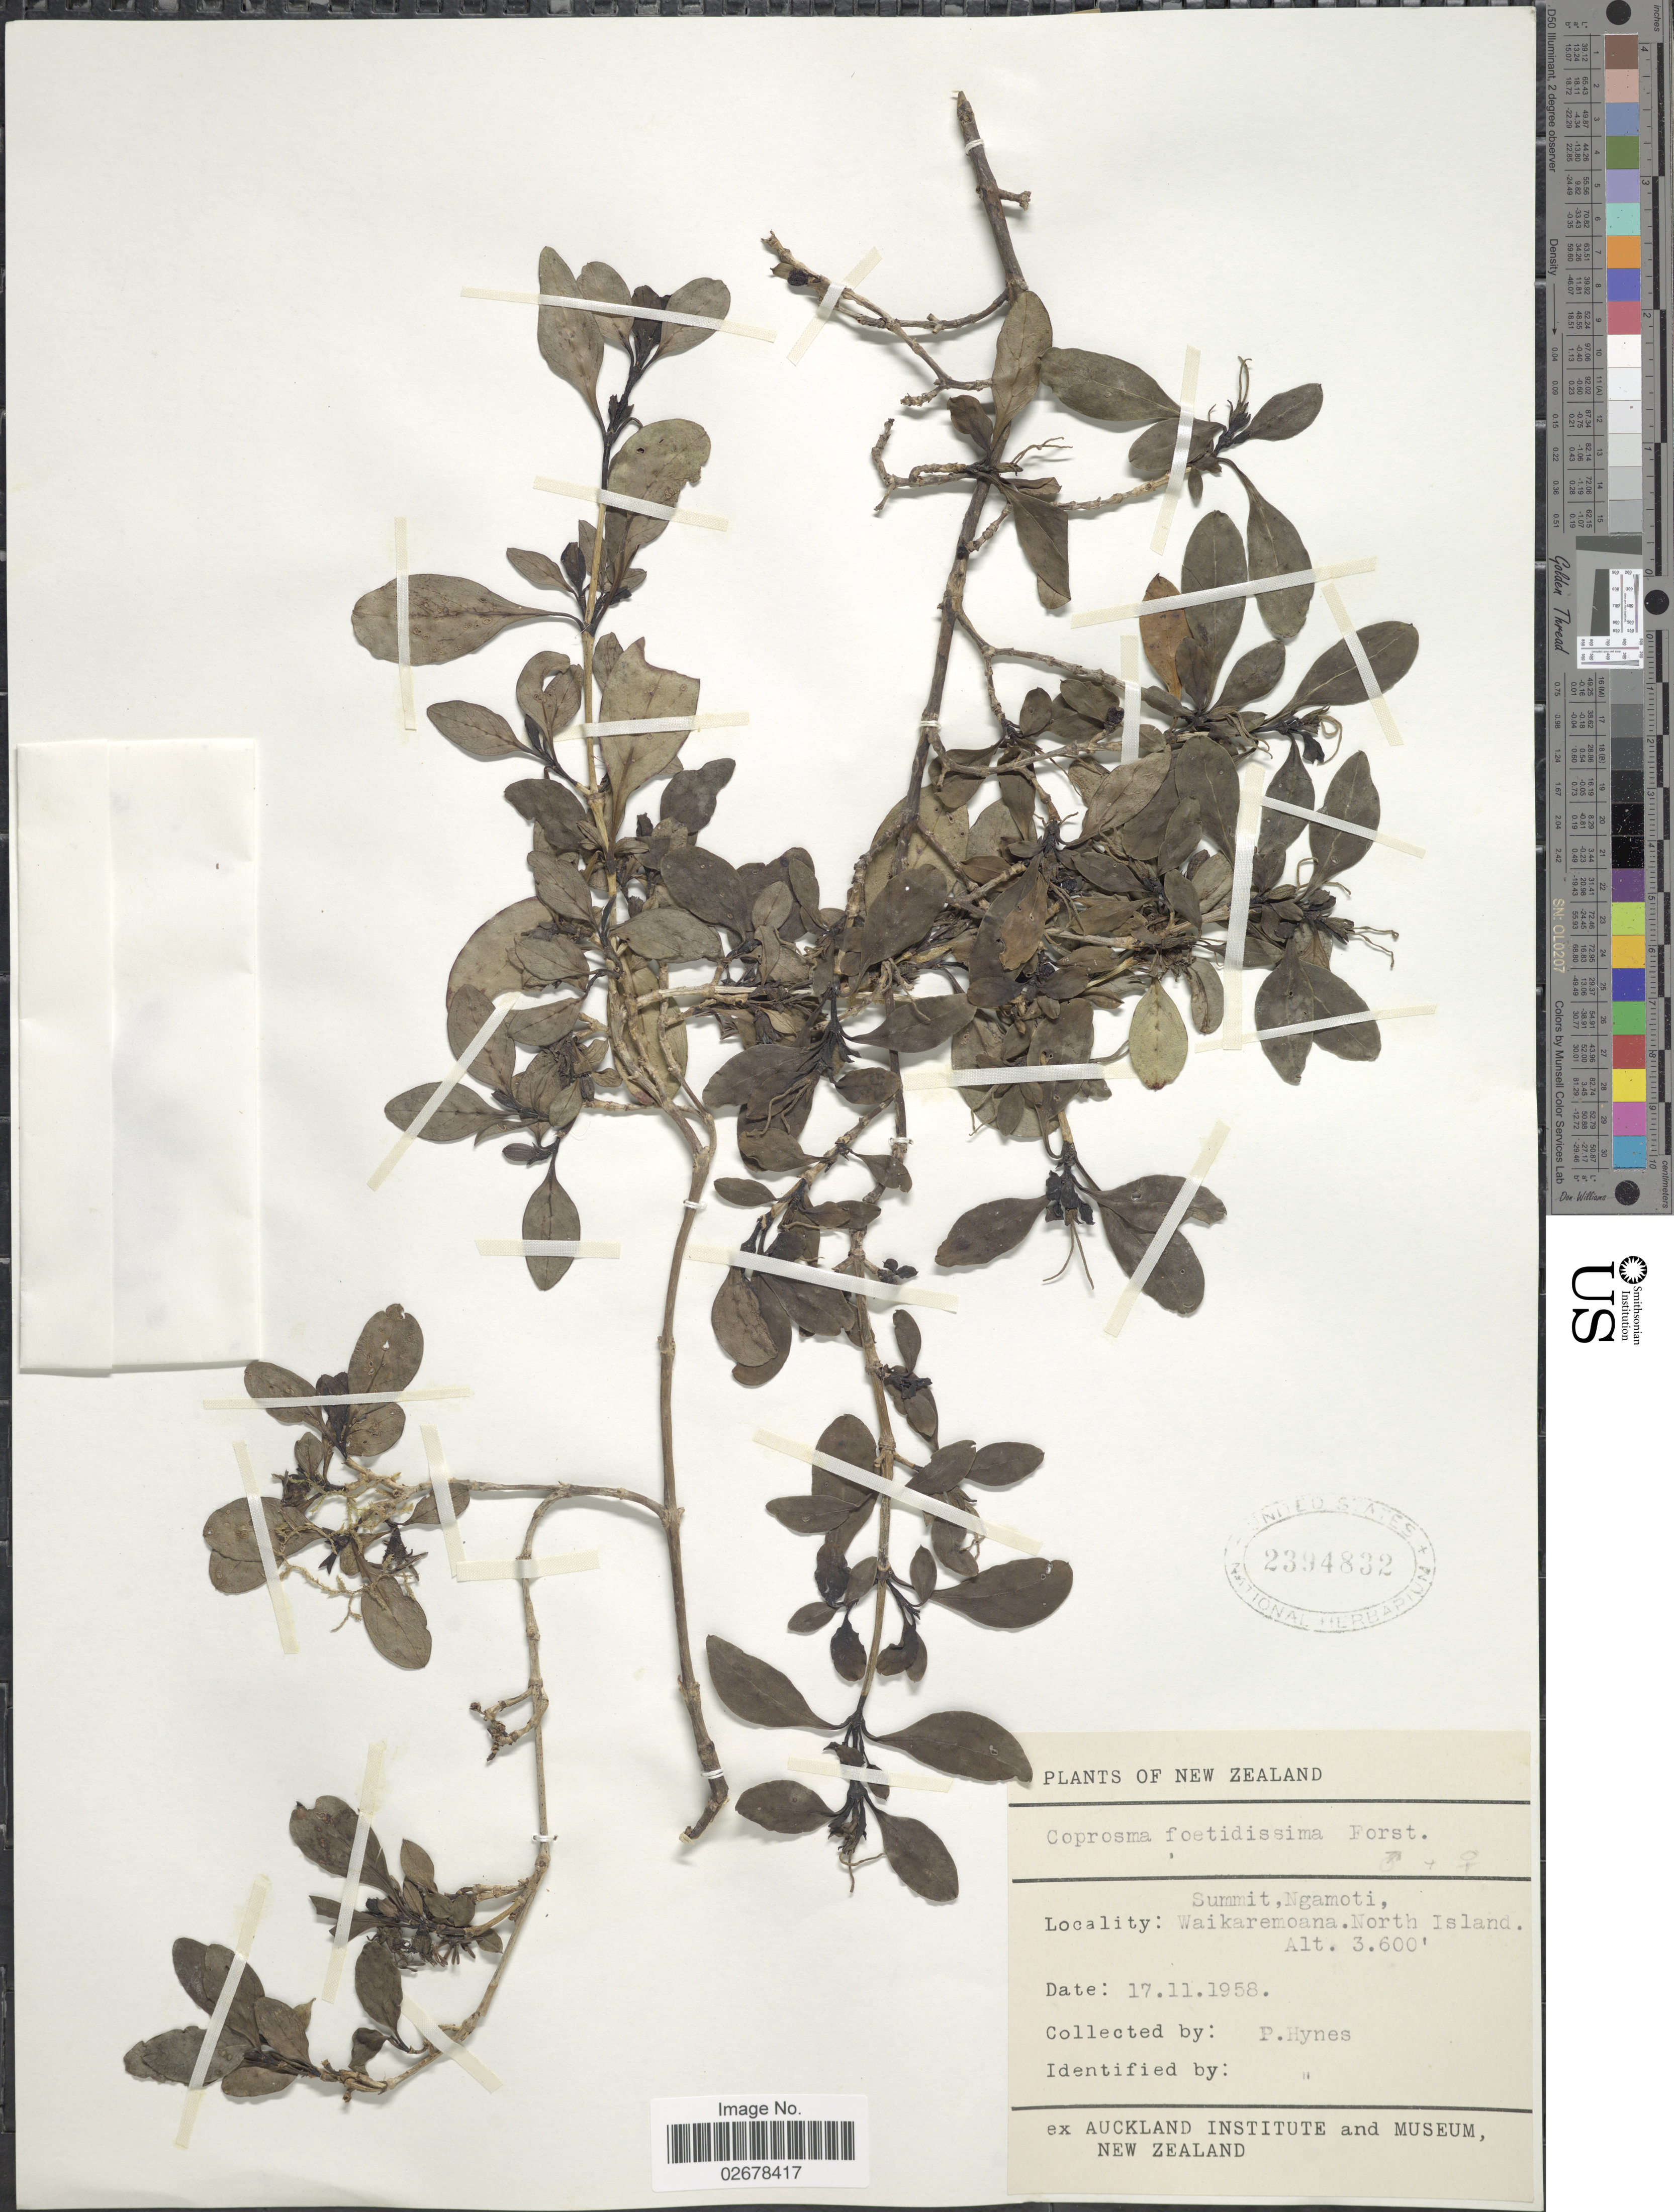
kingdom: Plantae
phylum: Tracheophyta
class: Magnoliopsida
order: Gentianales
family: Rubiaceae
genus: Coprosma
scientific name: Coprosma foetidissima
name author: J.R. Forst. & G. Forst.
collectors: P. Hynes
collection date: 1958-11-17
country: New Zealand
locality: Summit, ngamoti, Waikaremoana, North Island.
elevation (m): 1097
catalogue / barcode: US 2394832